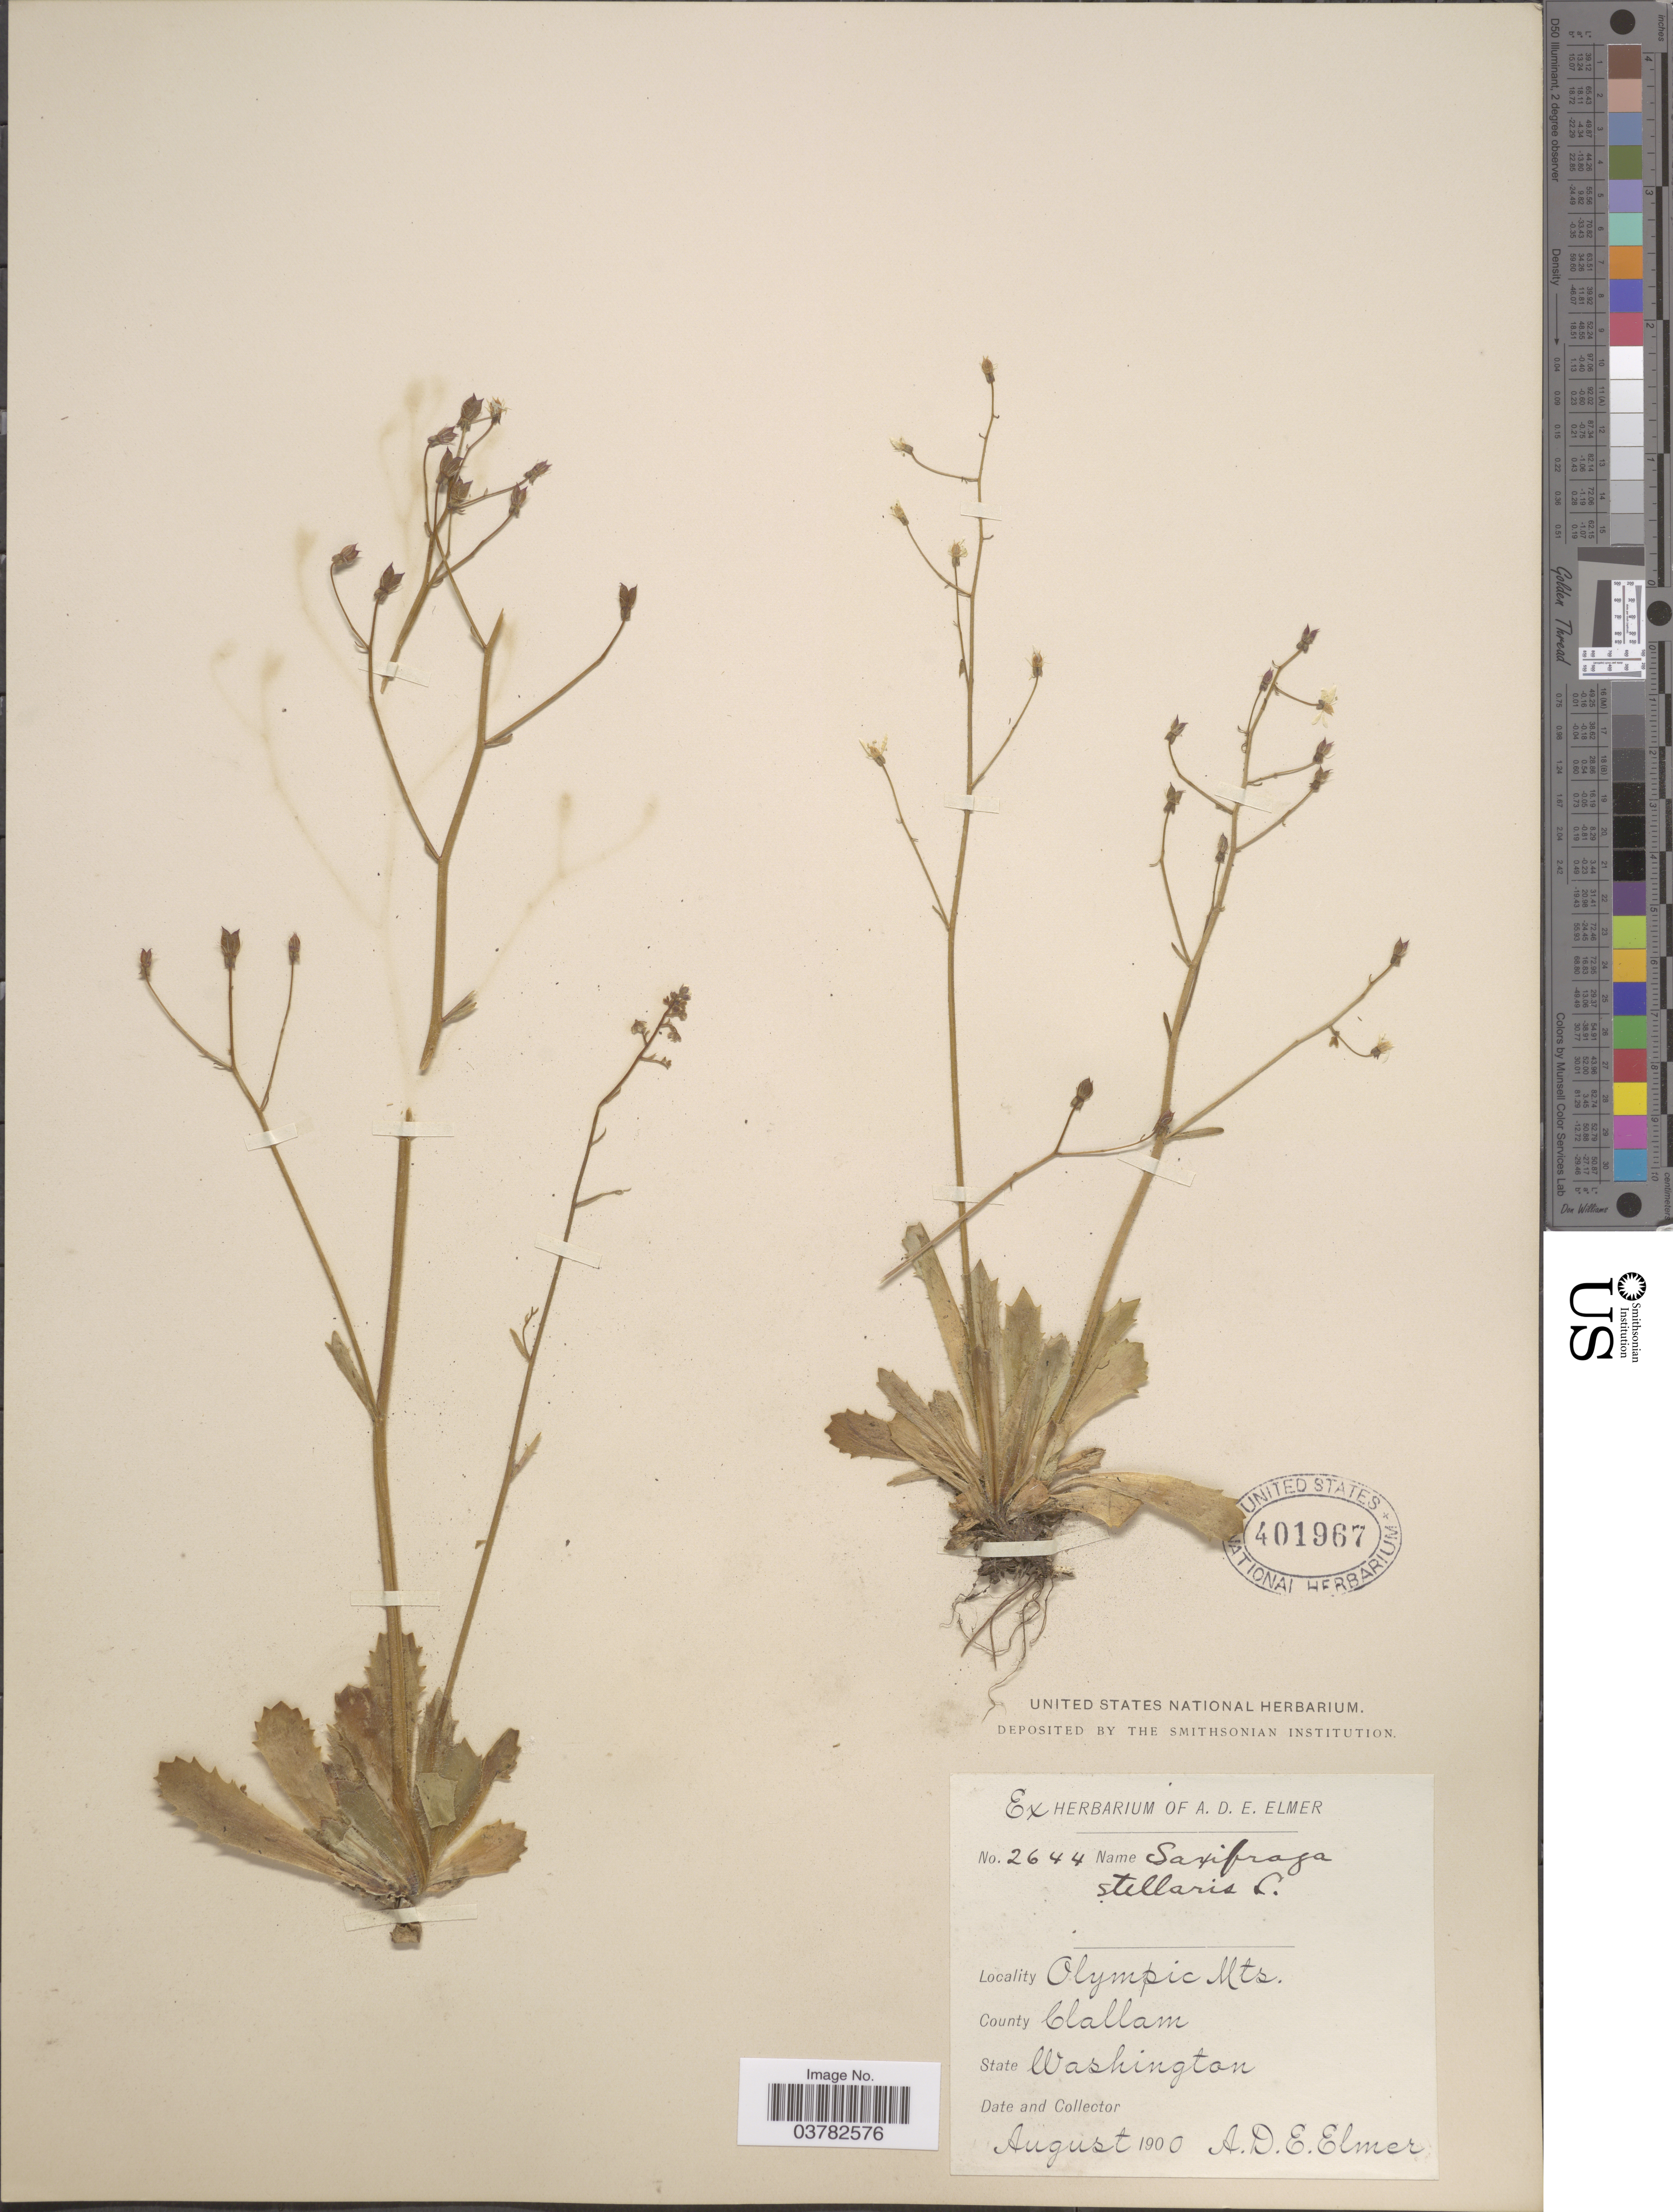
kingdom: Plantae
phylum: Tracheophyta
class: Magnoliopsida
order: Saxifragales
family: Saxifragaceae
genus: Micranthes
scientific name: Micranthes stellaris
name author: (L.) Galasso et al.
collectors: A. D. E. Elmer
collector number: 2644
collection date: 1900-08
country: United States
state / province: Washington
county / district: Clallam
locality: Olympic Mts. County Clallam.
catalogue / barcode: US 401967